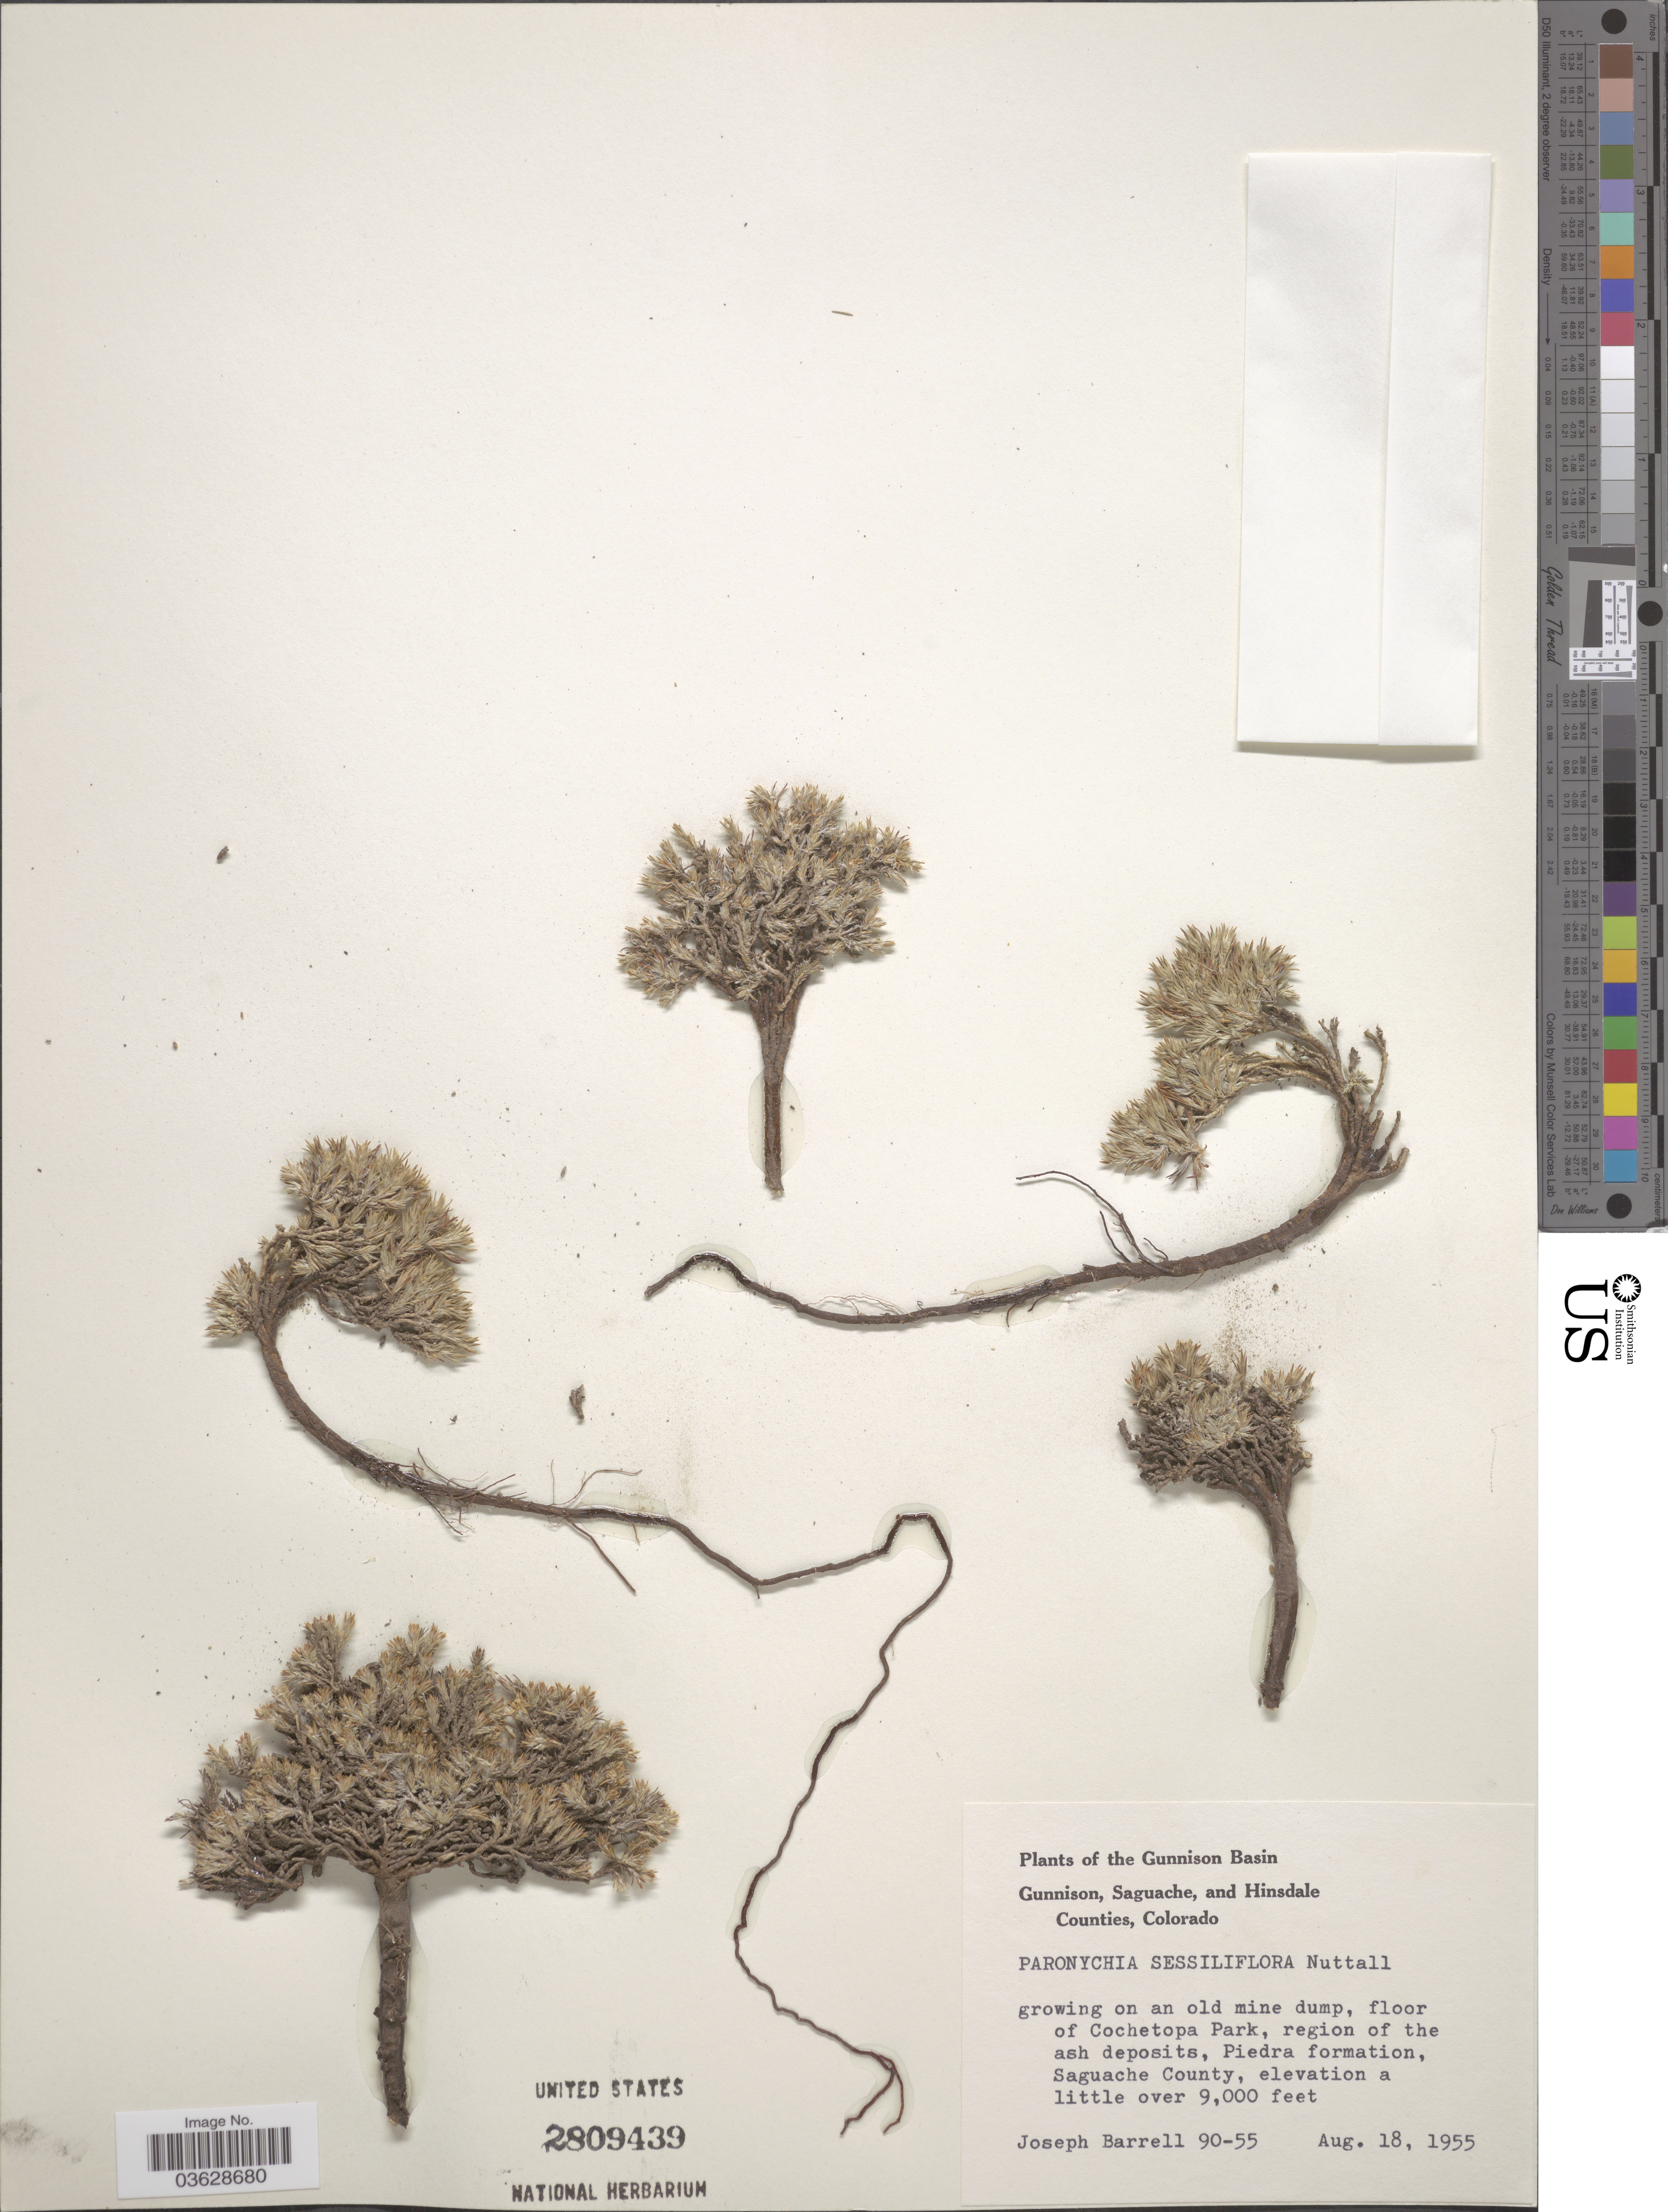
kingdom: Plantae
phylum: Tracheophyta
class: Magnoliopsida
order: Caryophyllales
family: Caryophyllaceae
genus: Paronychia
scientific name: Paronychia sessiliflora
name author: Nutt.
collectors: J. Barrell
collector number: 90-55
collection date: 1955-08-18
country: United States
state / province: Colorado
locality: The Gunnison Basin. Growing on and old mine dump, floor of Cochetopa Park, region of the ash deposits, Piedra formation, Saguache County.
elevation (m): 2743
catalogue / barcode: US 2809439